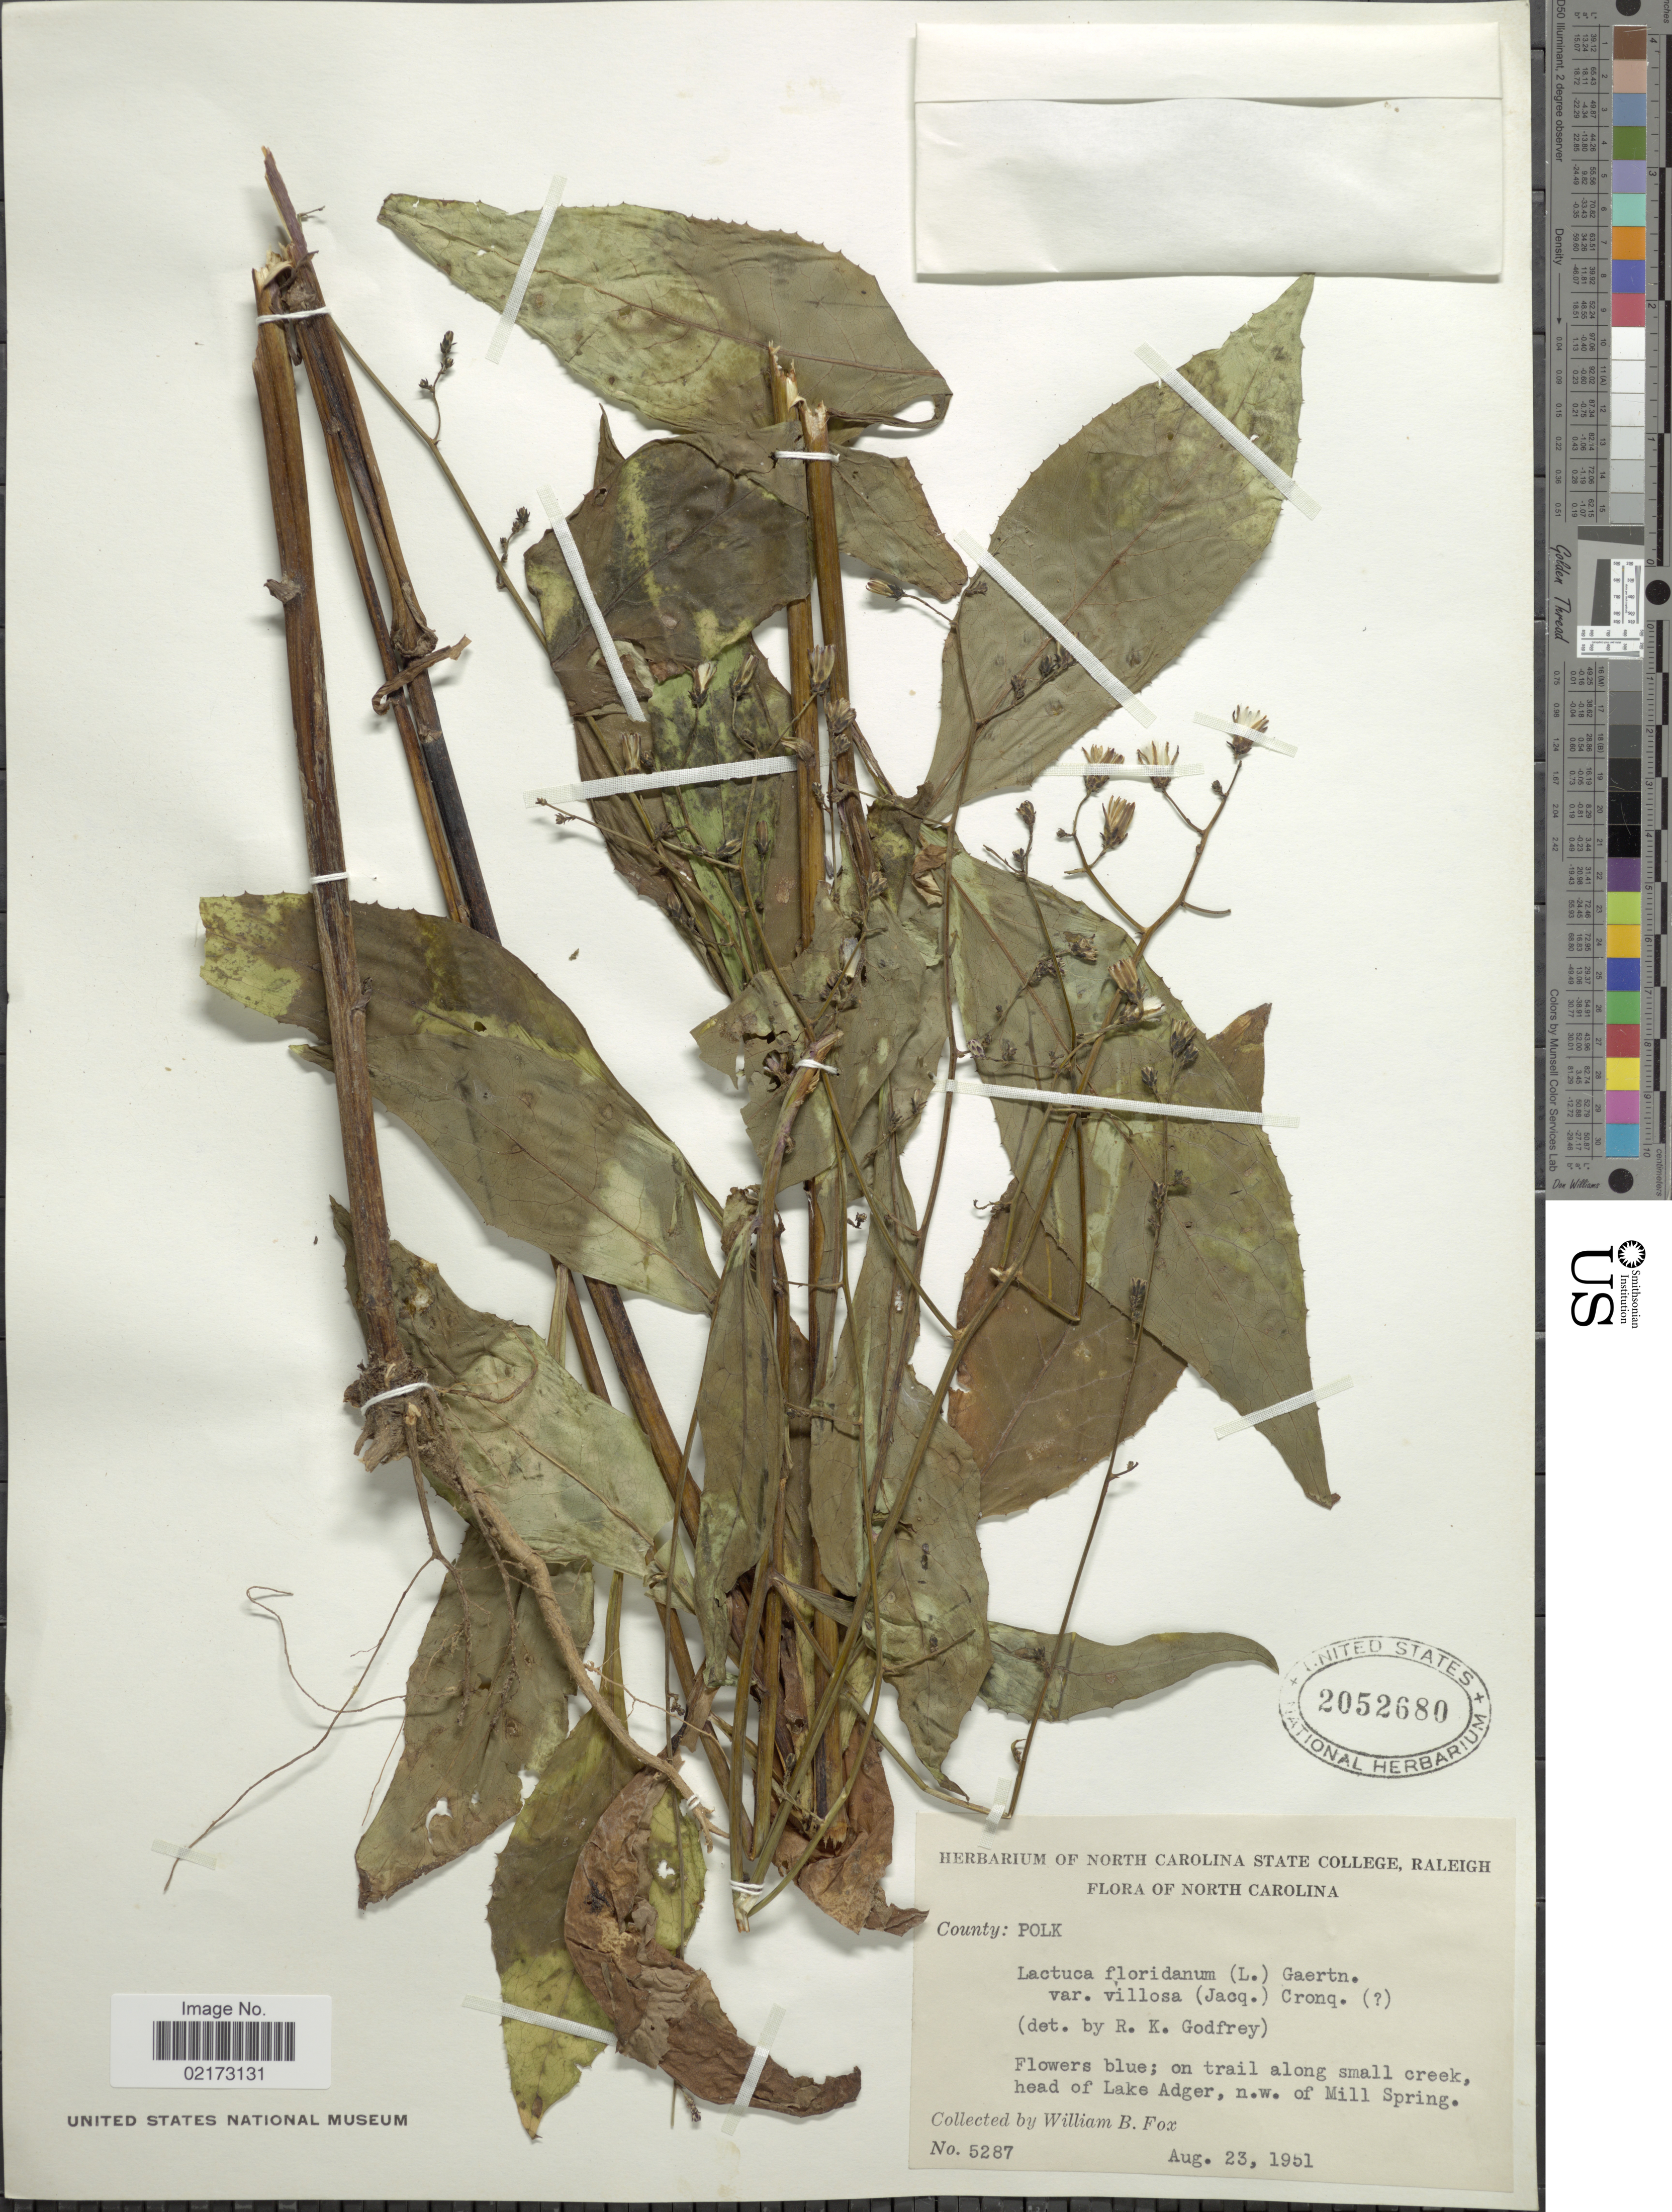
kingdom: Plantae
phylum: Tracheophyta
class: Magnoliopsida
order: Asterales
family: Asteraceae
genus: Lactuca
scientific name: Lactuca floridana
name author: (L.) Gaertn.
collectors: W. B. Fox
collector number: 5287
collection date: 1951-08-23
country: United States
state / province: North Carolina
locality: Head of Lake Adger, n.w. of Mill Spring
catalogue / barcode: US 2052680